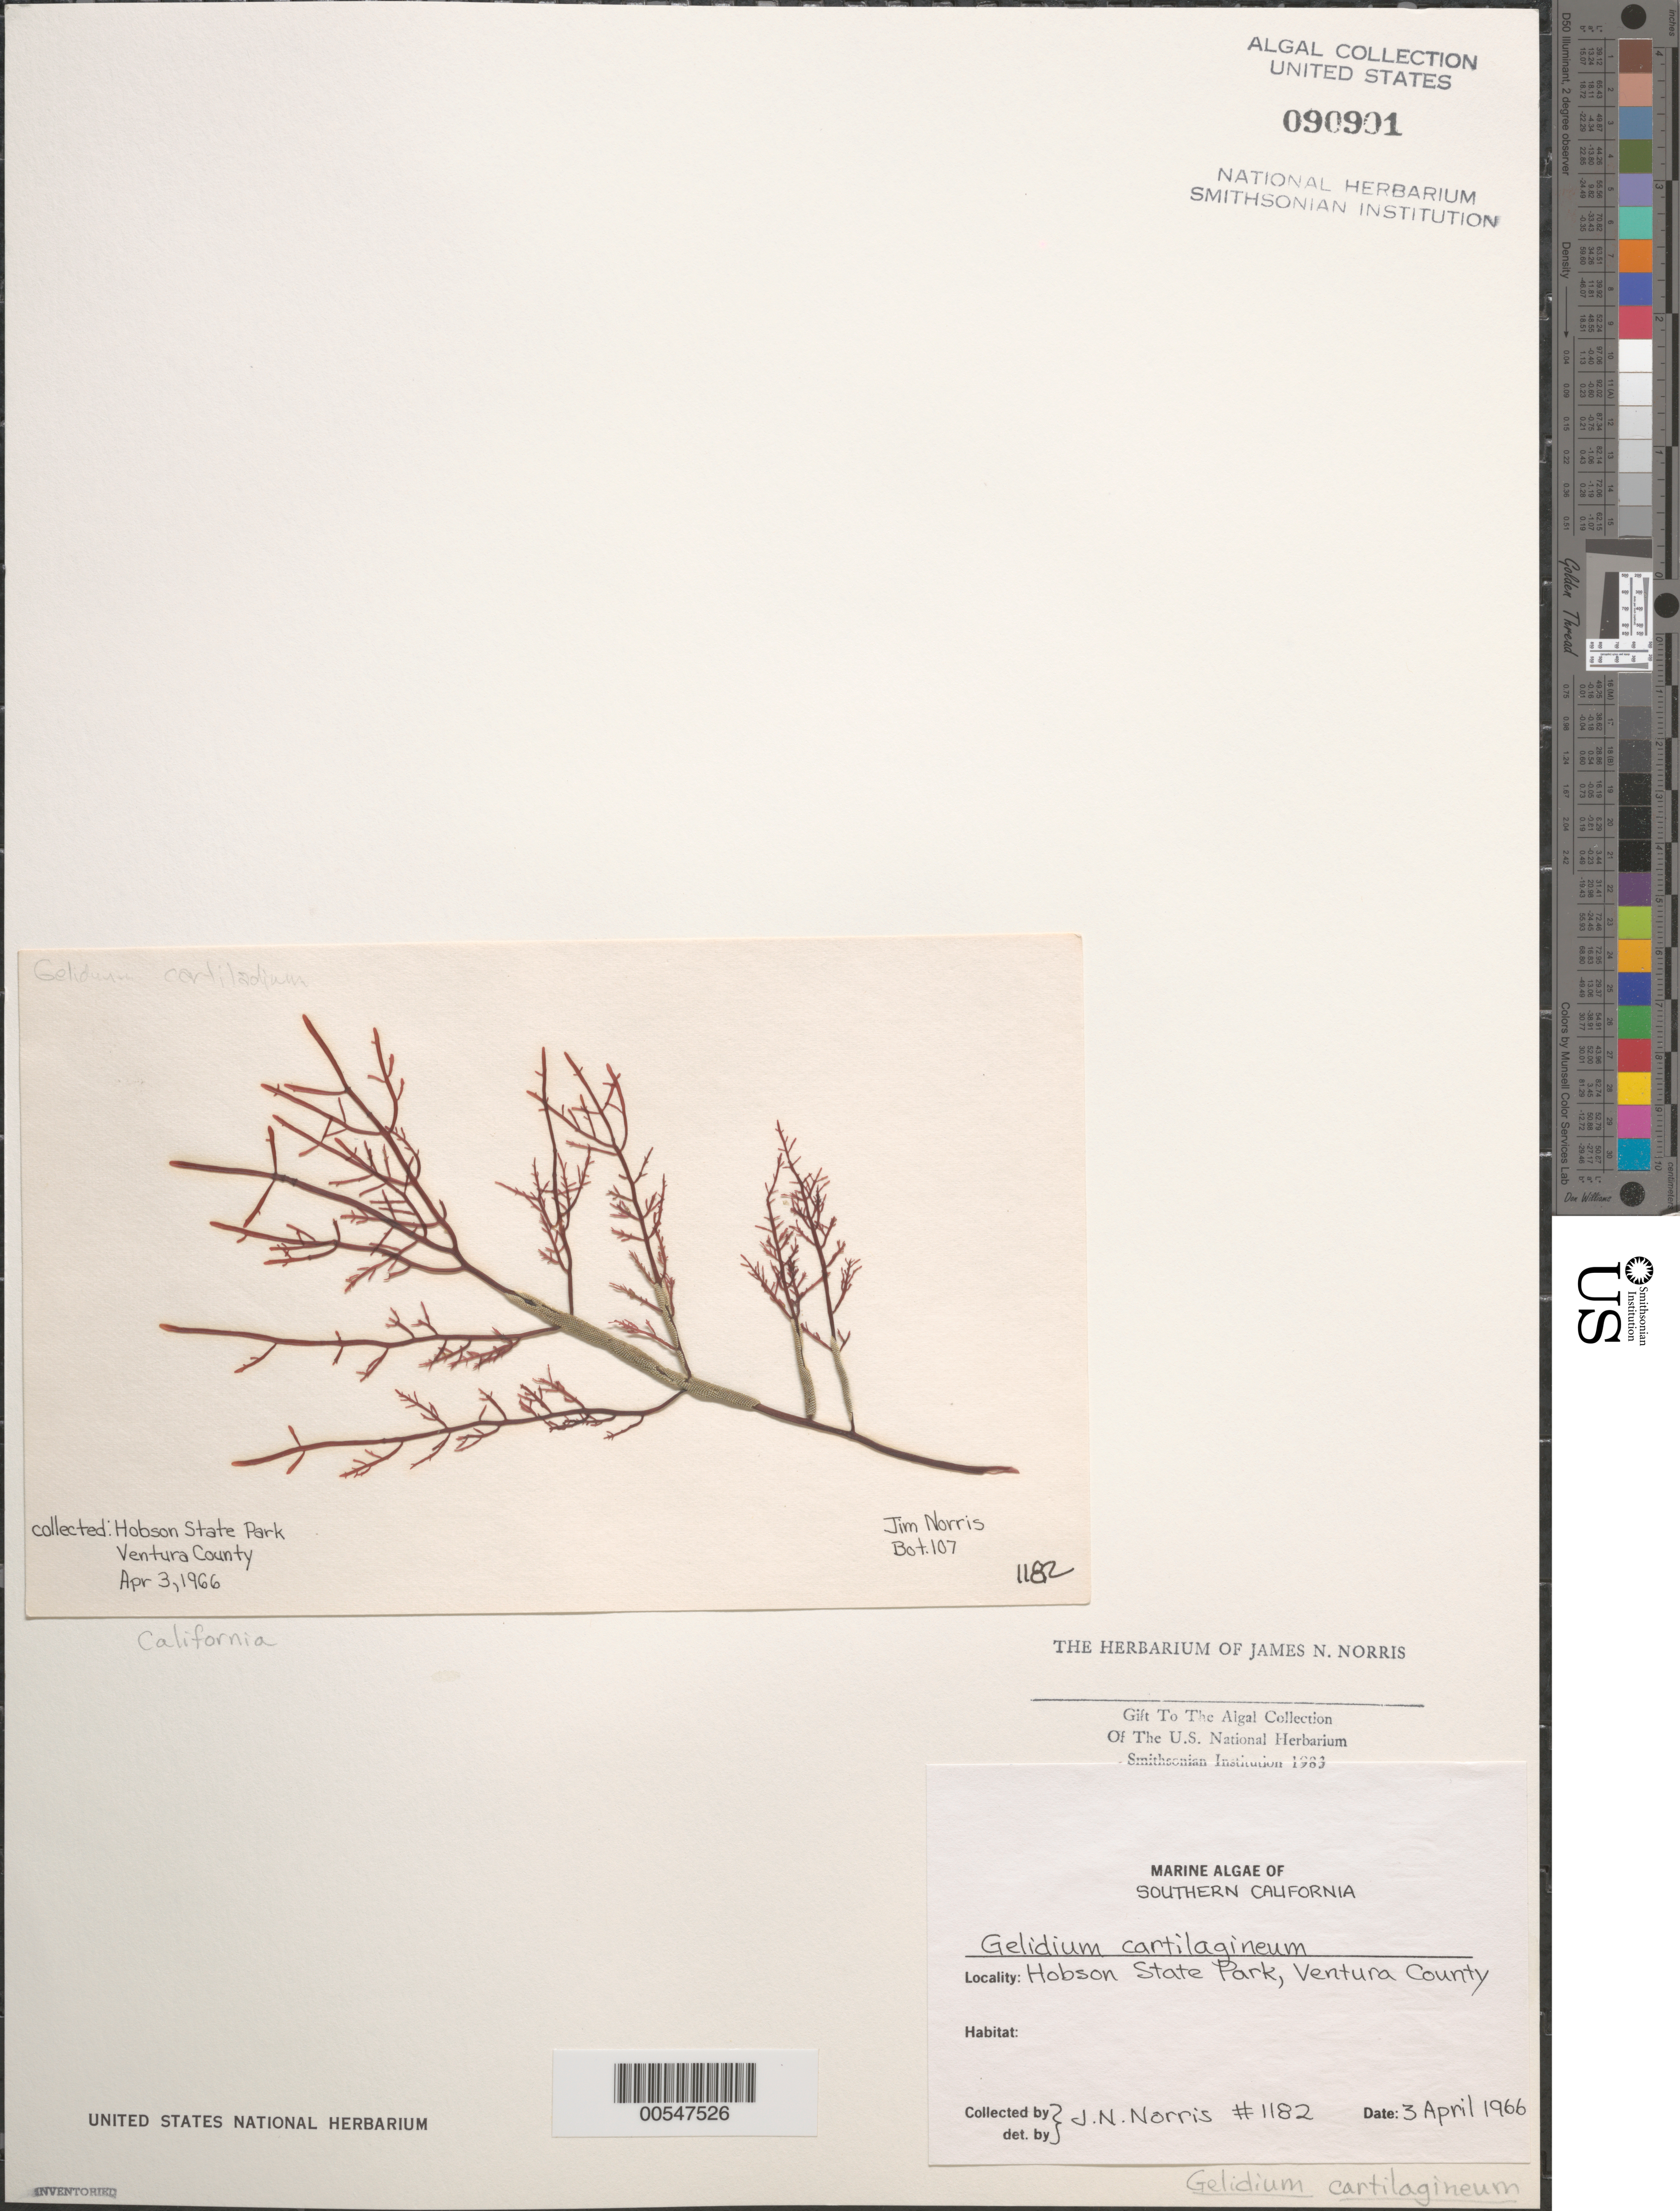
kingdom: Plantae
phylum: Rhodophyta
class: Florideophyceae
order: Plocamiales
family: Plocamiaceae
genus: Plocamium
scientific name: Plocamium cartilagineum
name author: (L.) P.S. Dixon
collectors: J. N. Norris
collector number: JN-1182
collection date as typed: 03 Apr 1966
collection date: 1966-04-03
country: United States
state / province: California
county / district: Ventura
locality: Hobson State Park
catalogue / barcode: US 90901